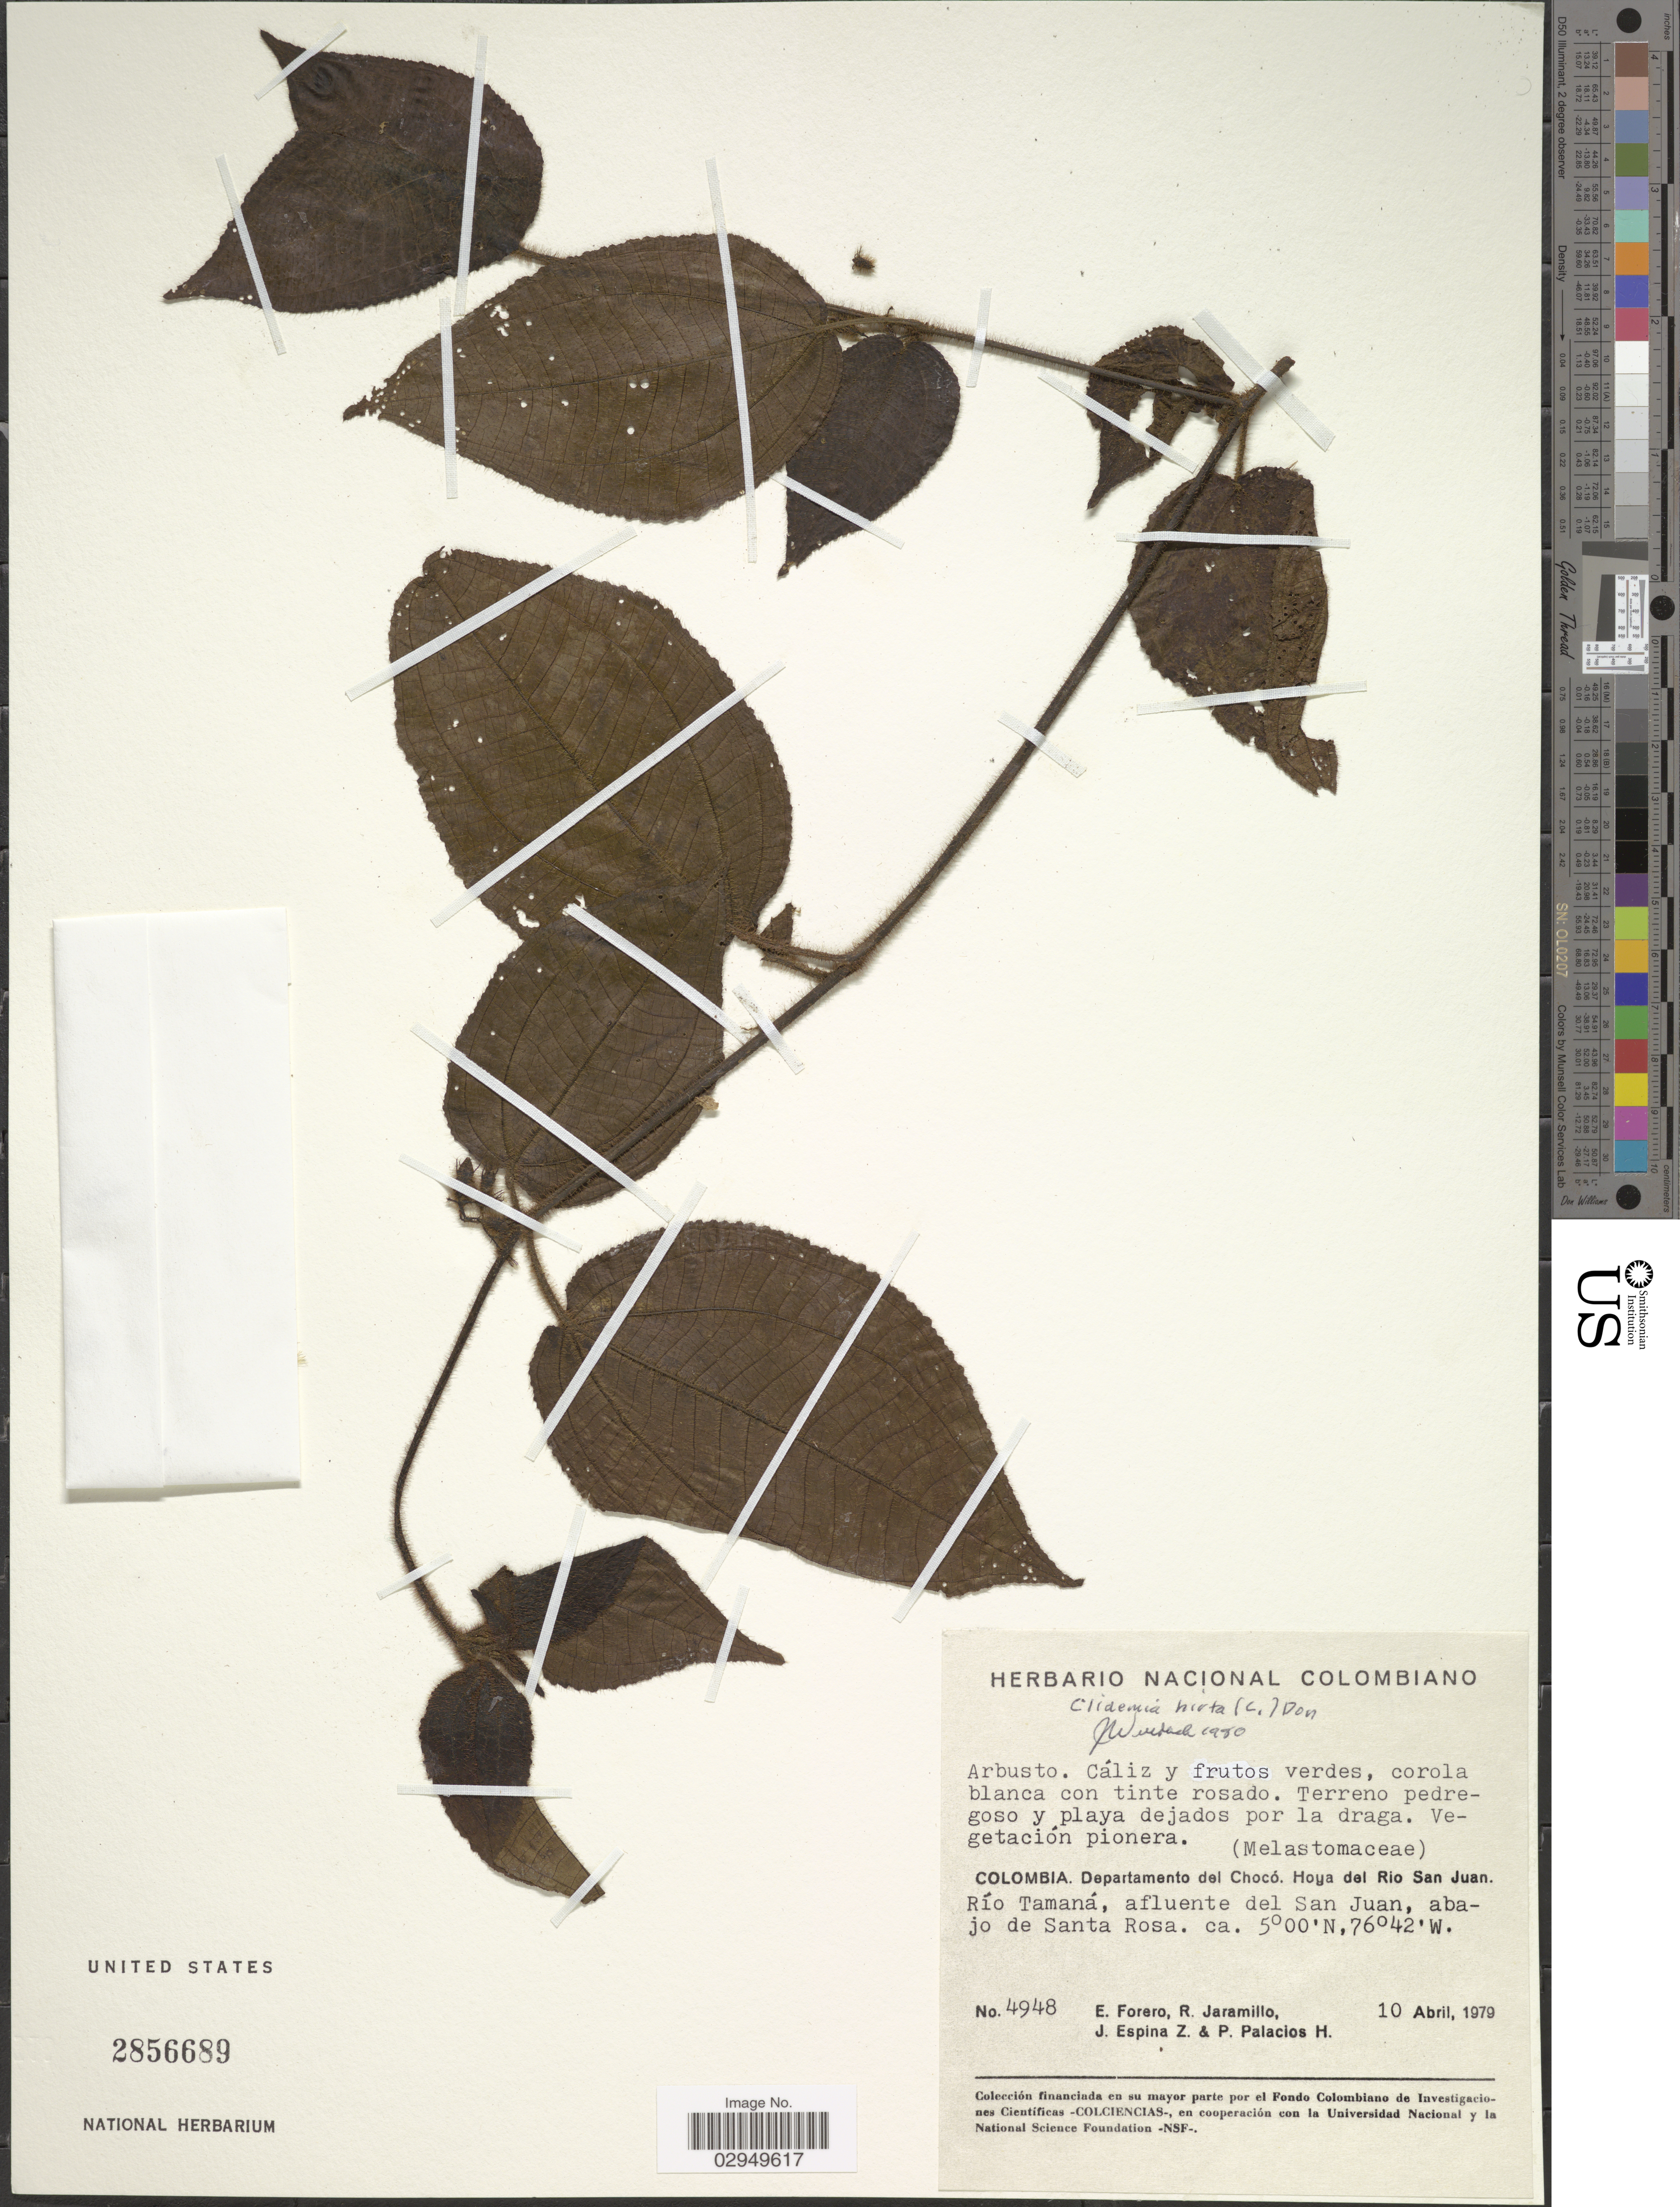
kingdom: Plantae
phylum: Tracheophyta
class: Magnoliopsida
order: Myrtales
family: Melastomataceae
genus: Clidemia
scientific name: Clidemia hirta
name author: (L.) D. Don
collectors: E. Forero, R. Jaramillo, J. Espina Z. & P. Palacios H.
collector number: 4948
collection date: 1979-04-10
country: Colombia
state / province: Chocó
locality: Departamento del Chocó. Hoya del Rio San Juan. Río Tamaná, afluente del San Juan, abajo de Santa Rosa.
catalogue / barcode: US 2856689